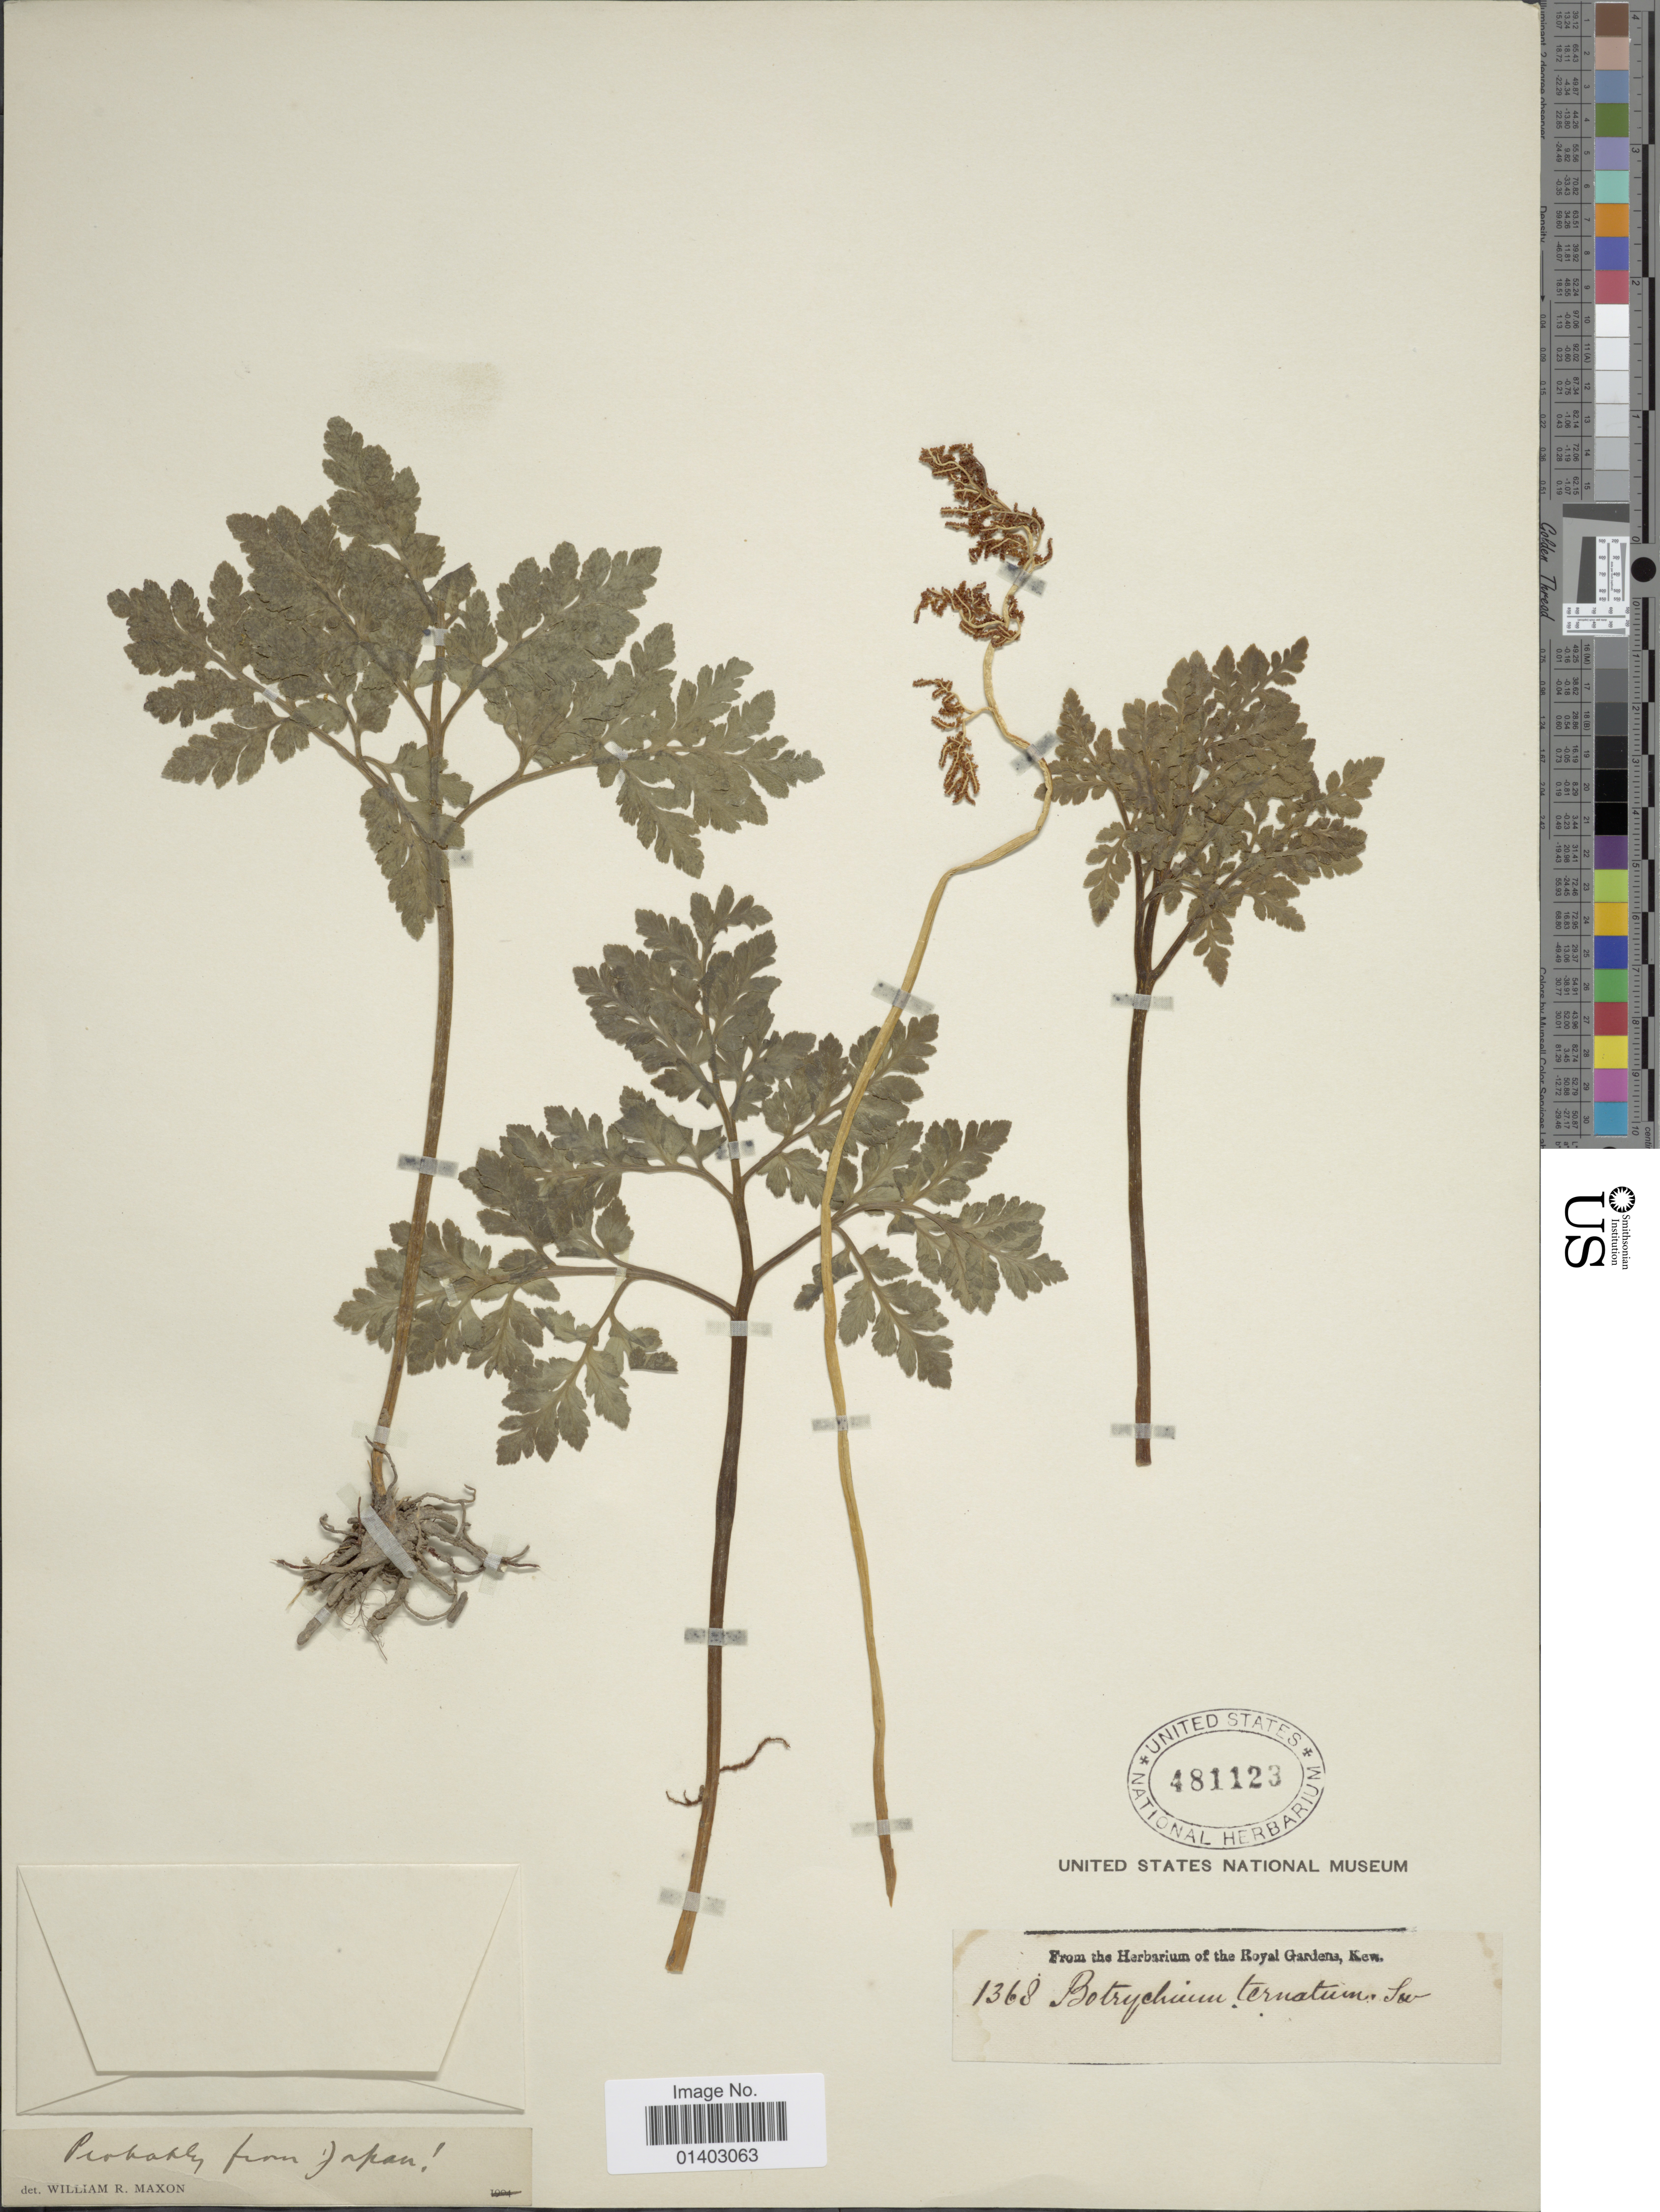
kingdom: Plantae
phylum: Tracheophyta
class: Polypodiopsida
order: Ophioglossales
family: Ophioglossaceae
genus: Botrychium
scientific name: Botrychium ternatum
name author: (Thunb.) Sw.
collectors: ex Herb. Kew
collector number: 1368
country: Japan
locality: Probably from Japan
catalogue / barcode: US 481123